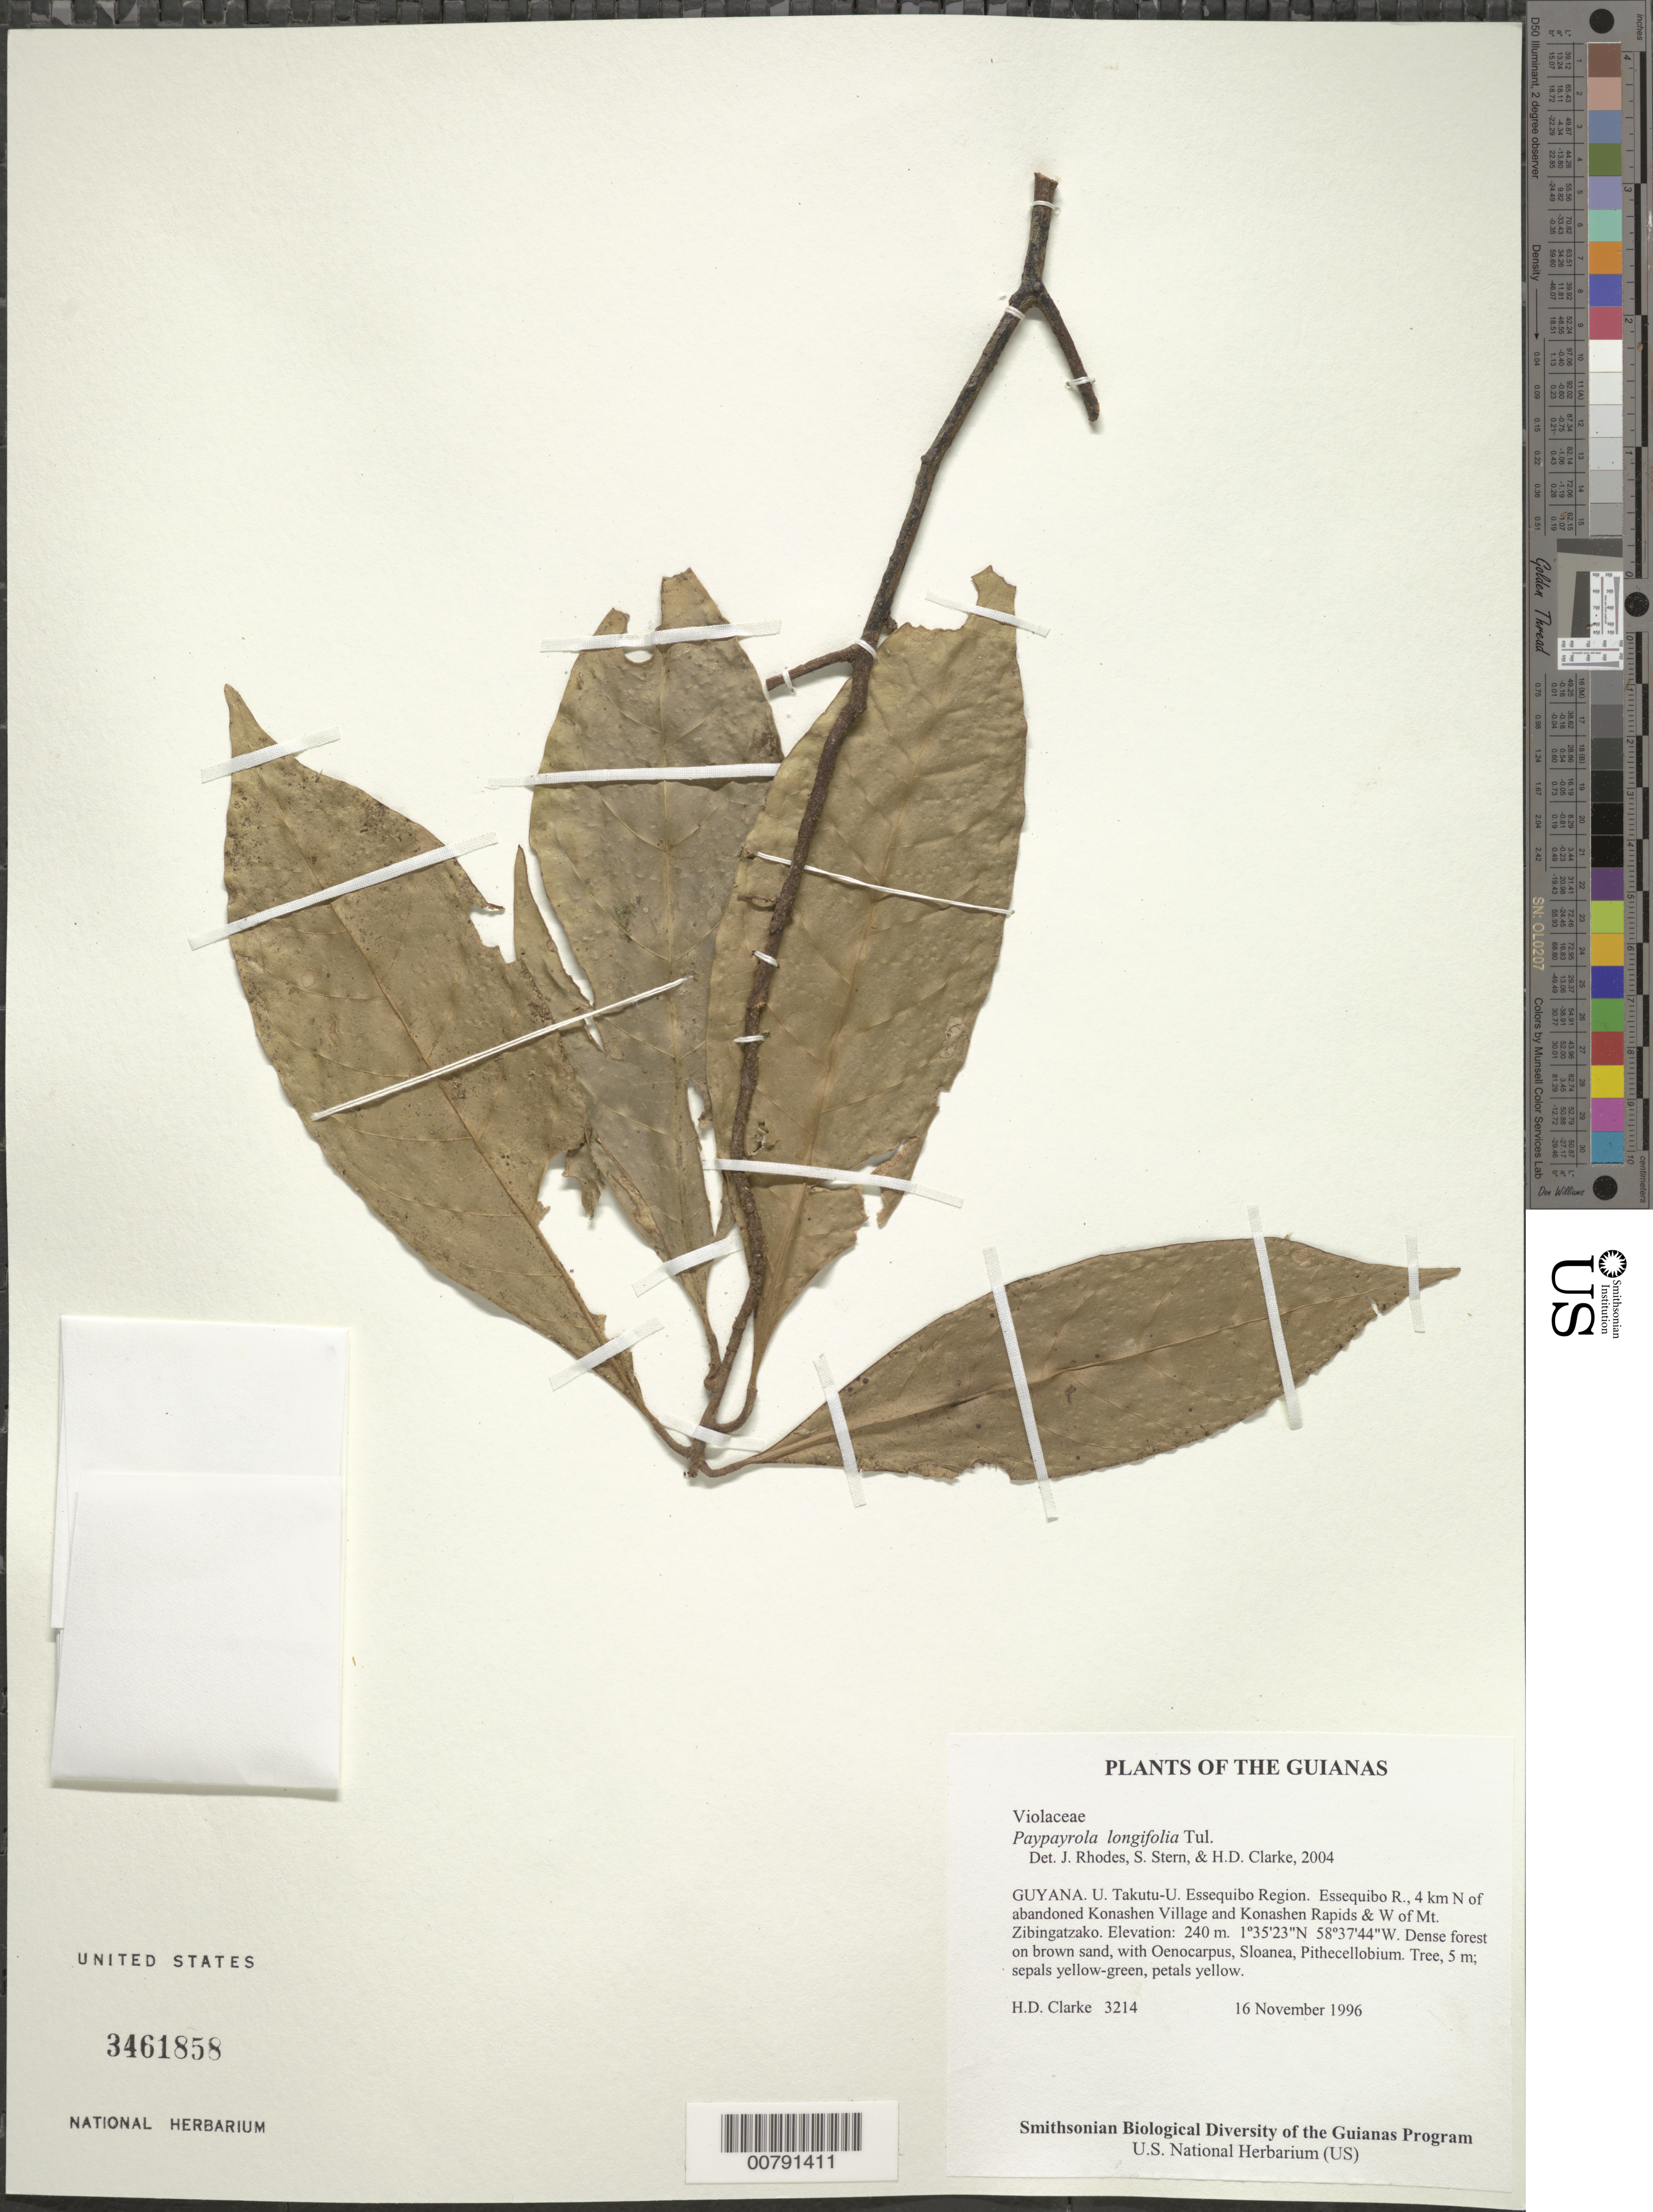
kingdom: Plantae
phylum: Tracheophyta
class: Magnoliopsida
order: Malpighiales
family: Violaceae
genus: Paypayrola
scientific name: Paypayrola longifolia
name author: Tul.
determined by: Clarke, H. D.; Rhodes, J.; Stern, S. R.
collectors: H. D. Clarke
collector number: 3214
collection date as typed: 16 November 1996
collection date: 1996-11-16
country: Guyana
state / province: U. Takutu-U. Essequibo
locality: Essequibo R., 4 km N of abandoned Konashen Village and Konashen Rapids & W of Mt. Zibingatzako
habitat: Dense forest on brown sand, with Oenocarpus, Sloanea, Pithecellobium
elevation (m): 240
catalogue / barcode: US 3461858